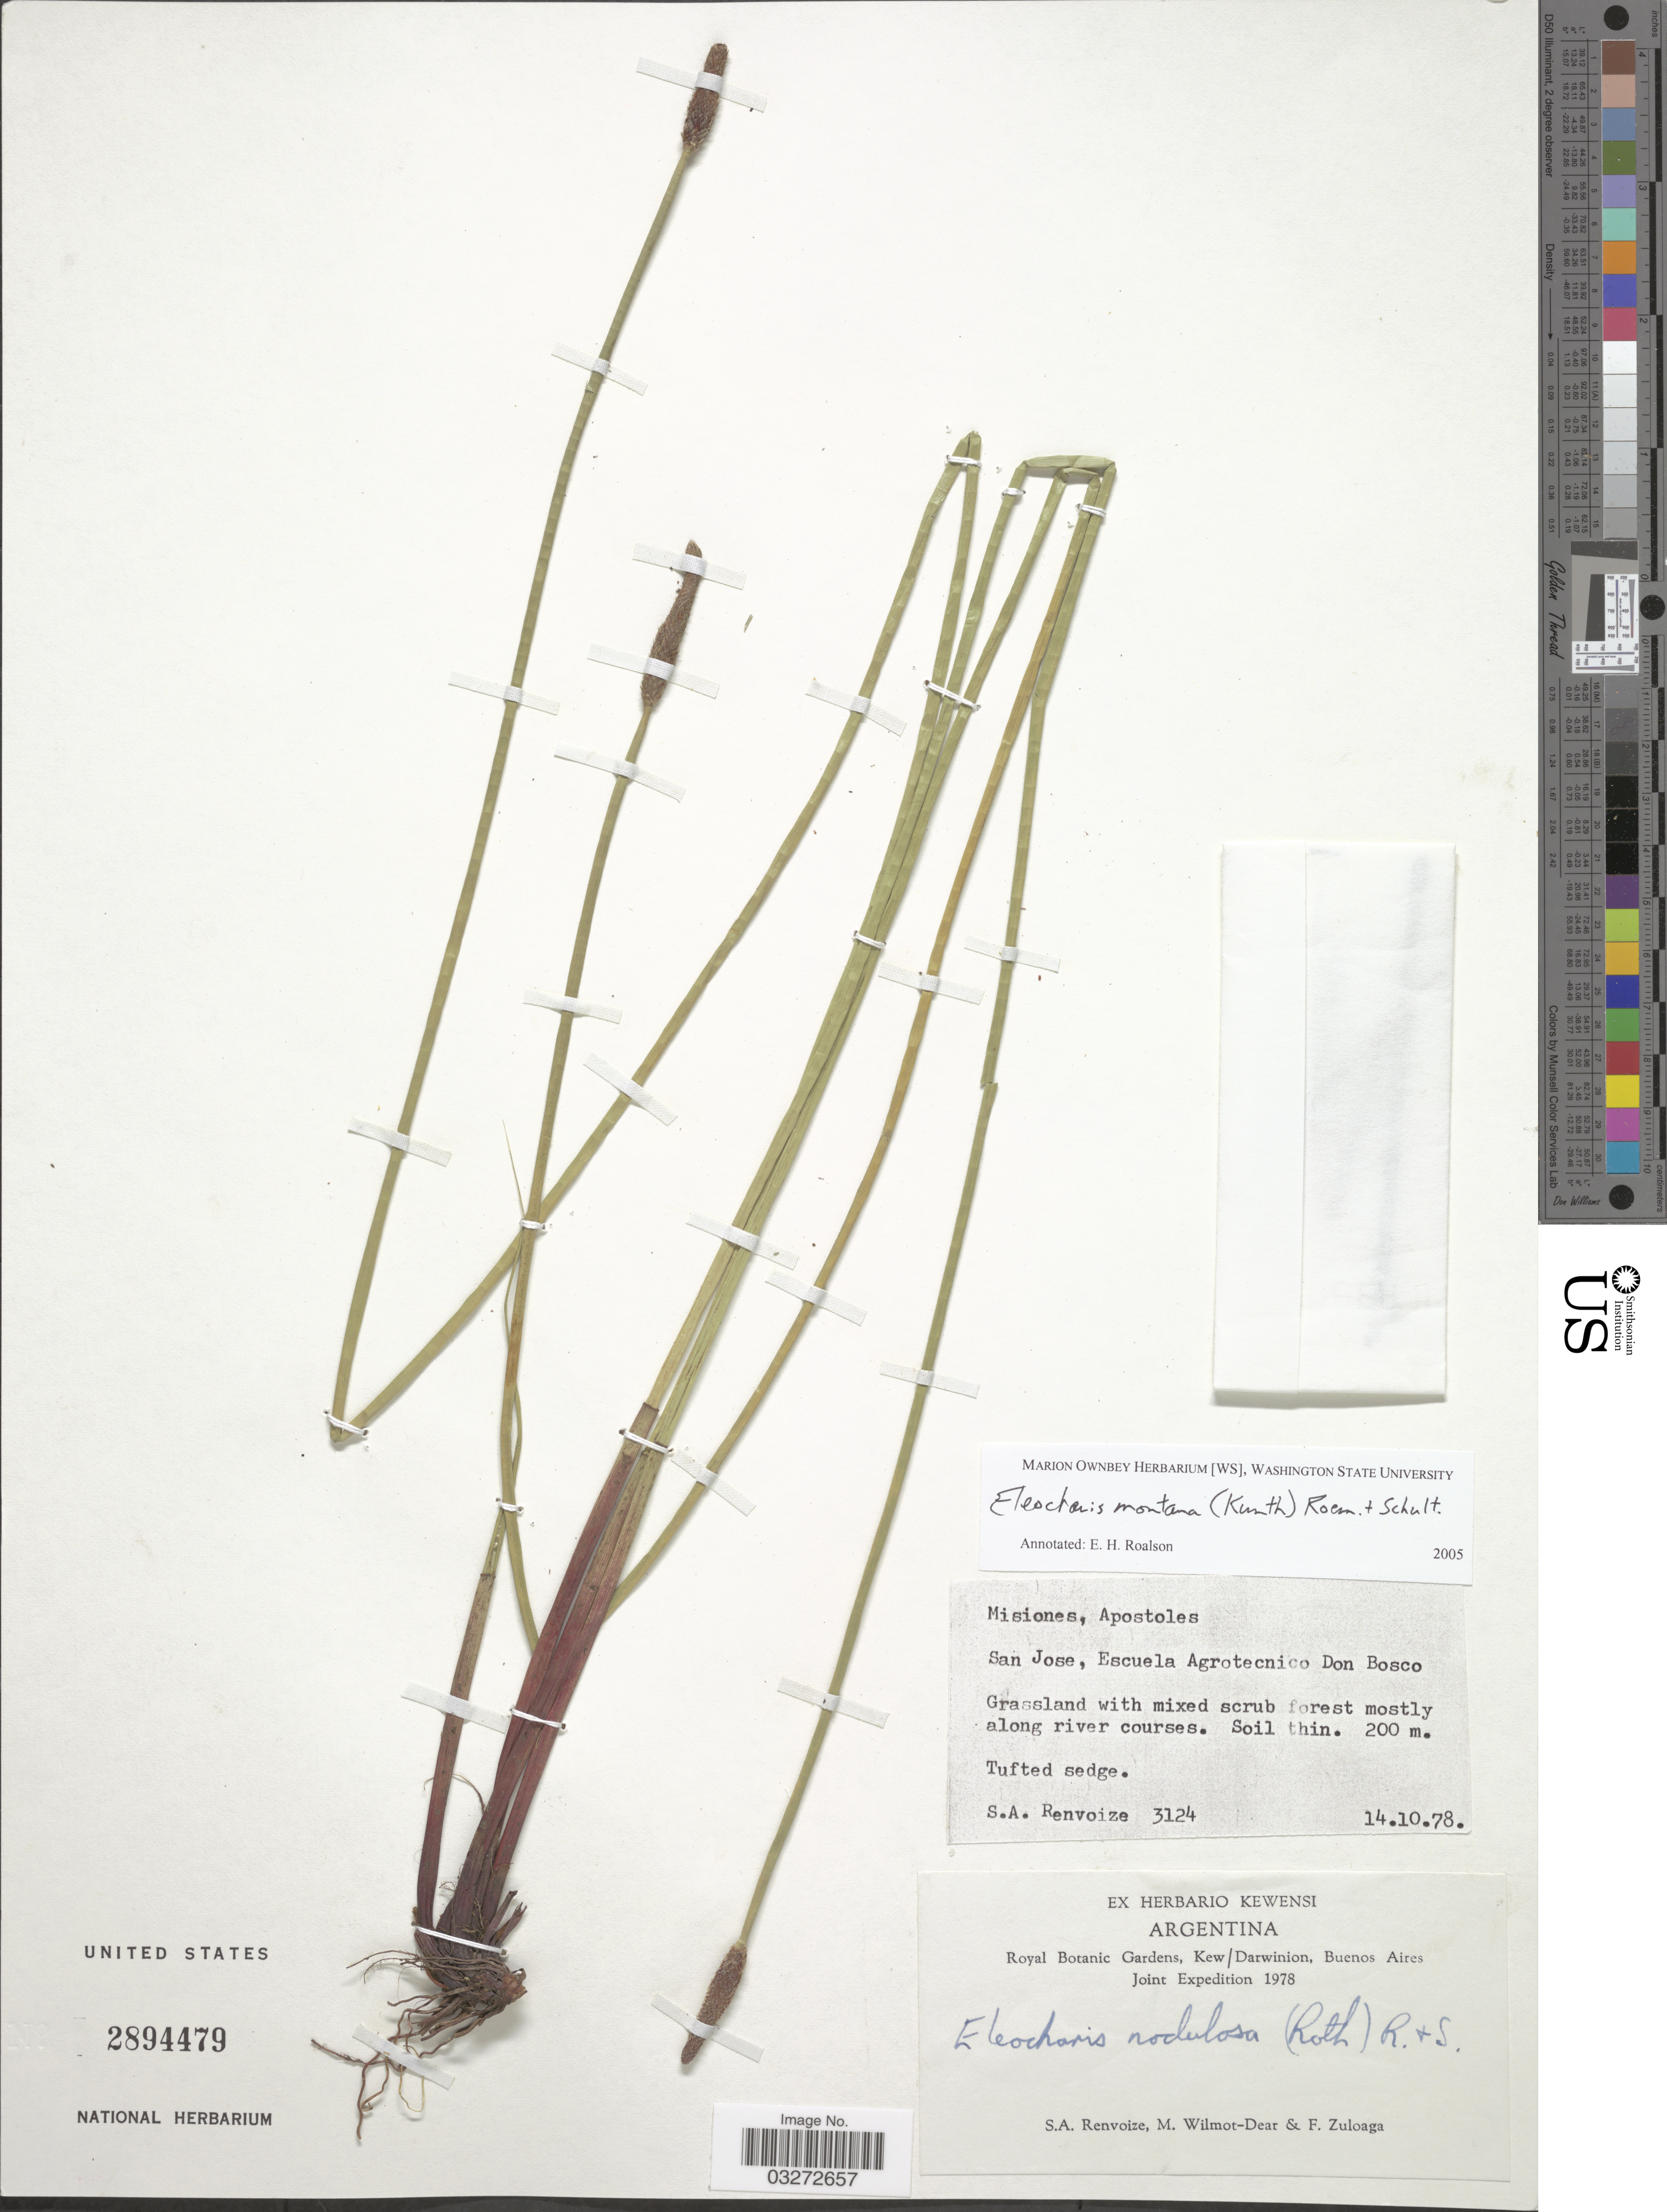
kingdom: Plantae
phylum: Tracheophyta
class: Liliopsida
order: Poales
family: Cyperaceae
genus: Eleocharis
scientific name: Eleocharis montana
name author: (Kunth) Roem. & Schult.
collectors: S. A. Renvoize, M. Wilmot-Dear & F. Zuloaga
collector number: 3124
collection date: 1978-10-14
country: Argentina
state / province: Misiones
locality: Apostoles. San Jose, Escuela Agrotecnico Don Bosco.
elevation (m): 200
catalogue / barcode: US 2894479